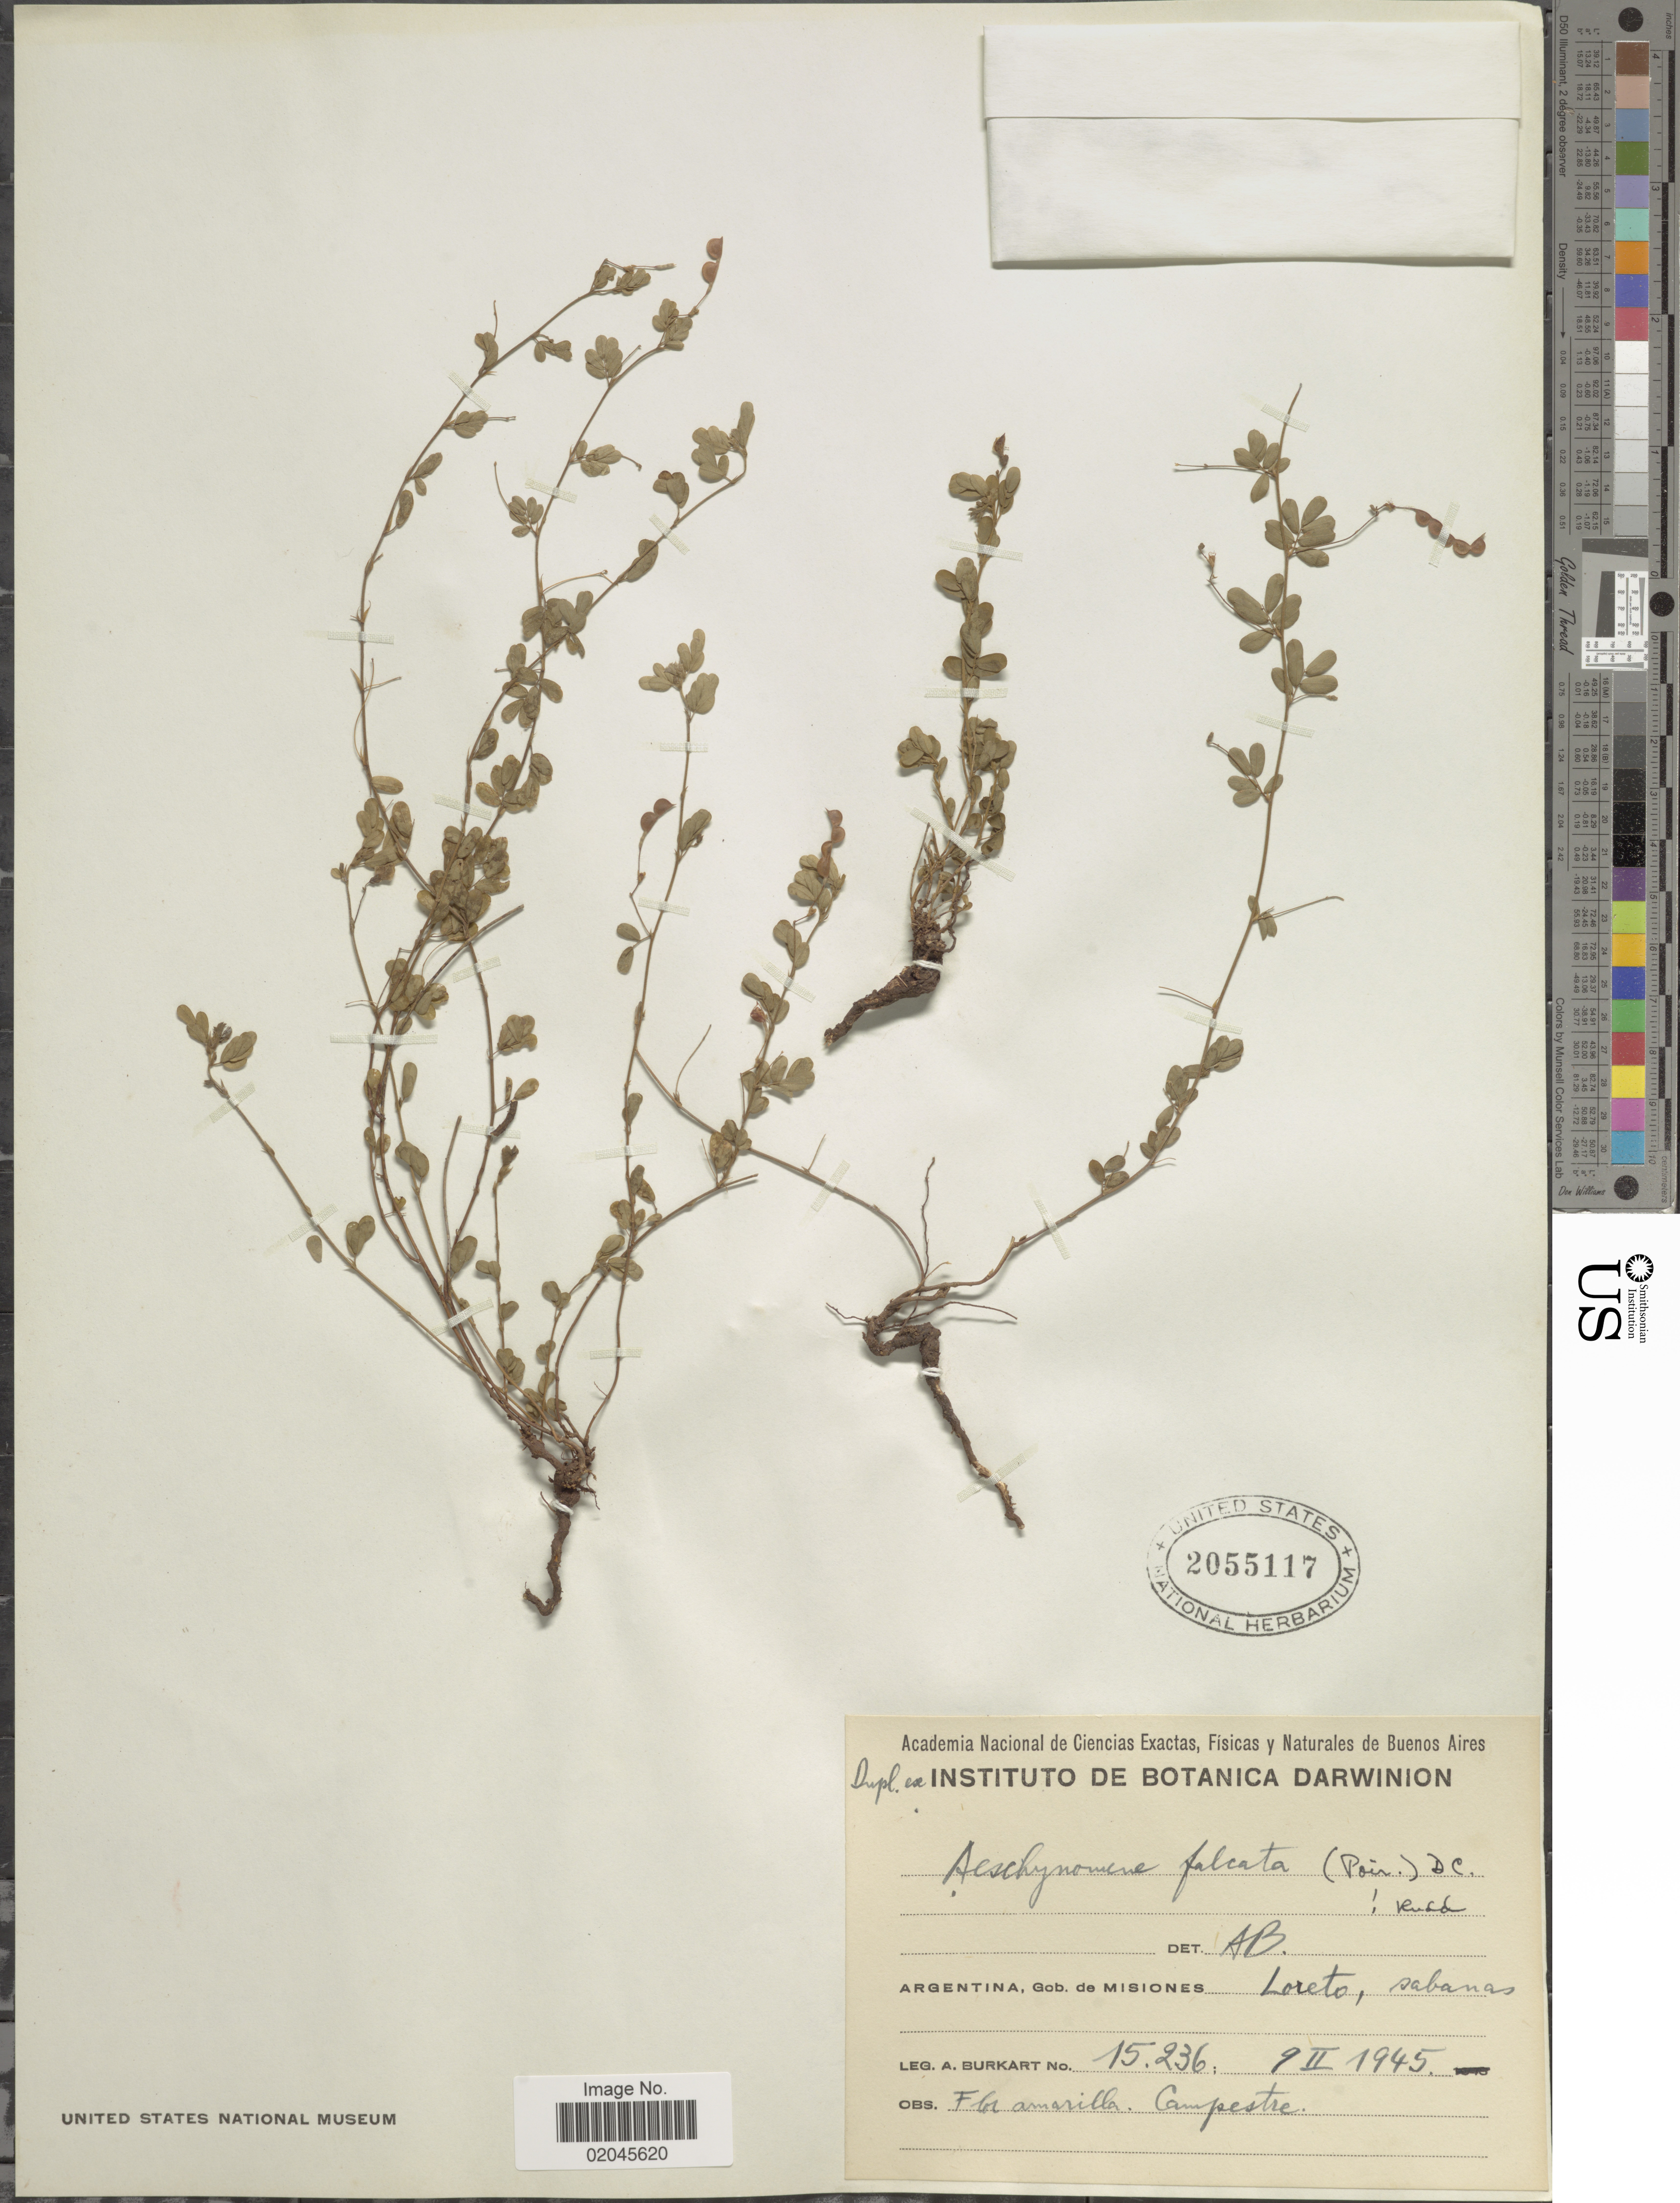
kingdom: Plantae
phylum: Tracheophyta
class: Magnoliopsida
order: Fabales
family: Fabaceae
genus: Aeschynomene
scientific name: Aeschynomene falcata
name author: (Poir.) DC.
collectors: A. E. Burkart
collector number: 15236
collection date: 1945-02-09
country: Argentina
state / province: Misiones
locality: Gob. de Misiones, Loreto, sabanas.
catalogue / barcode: US 2055117